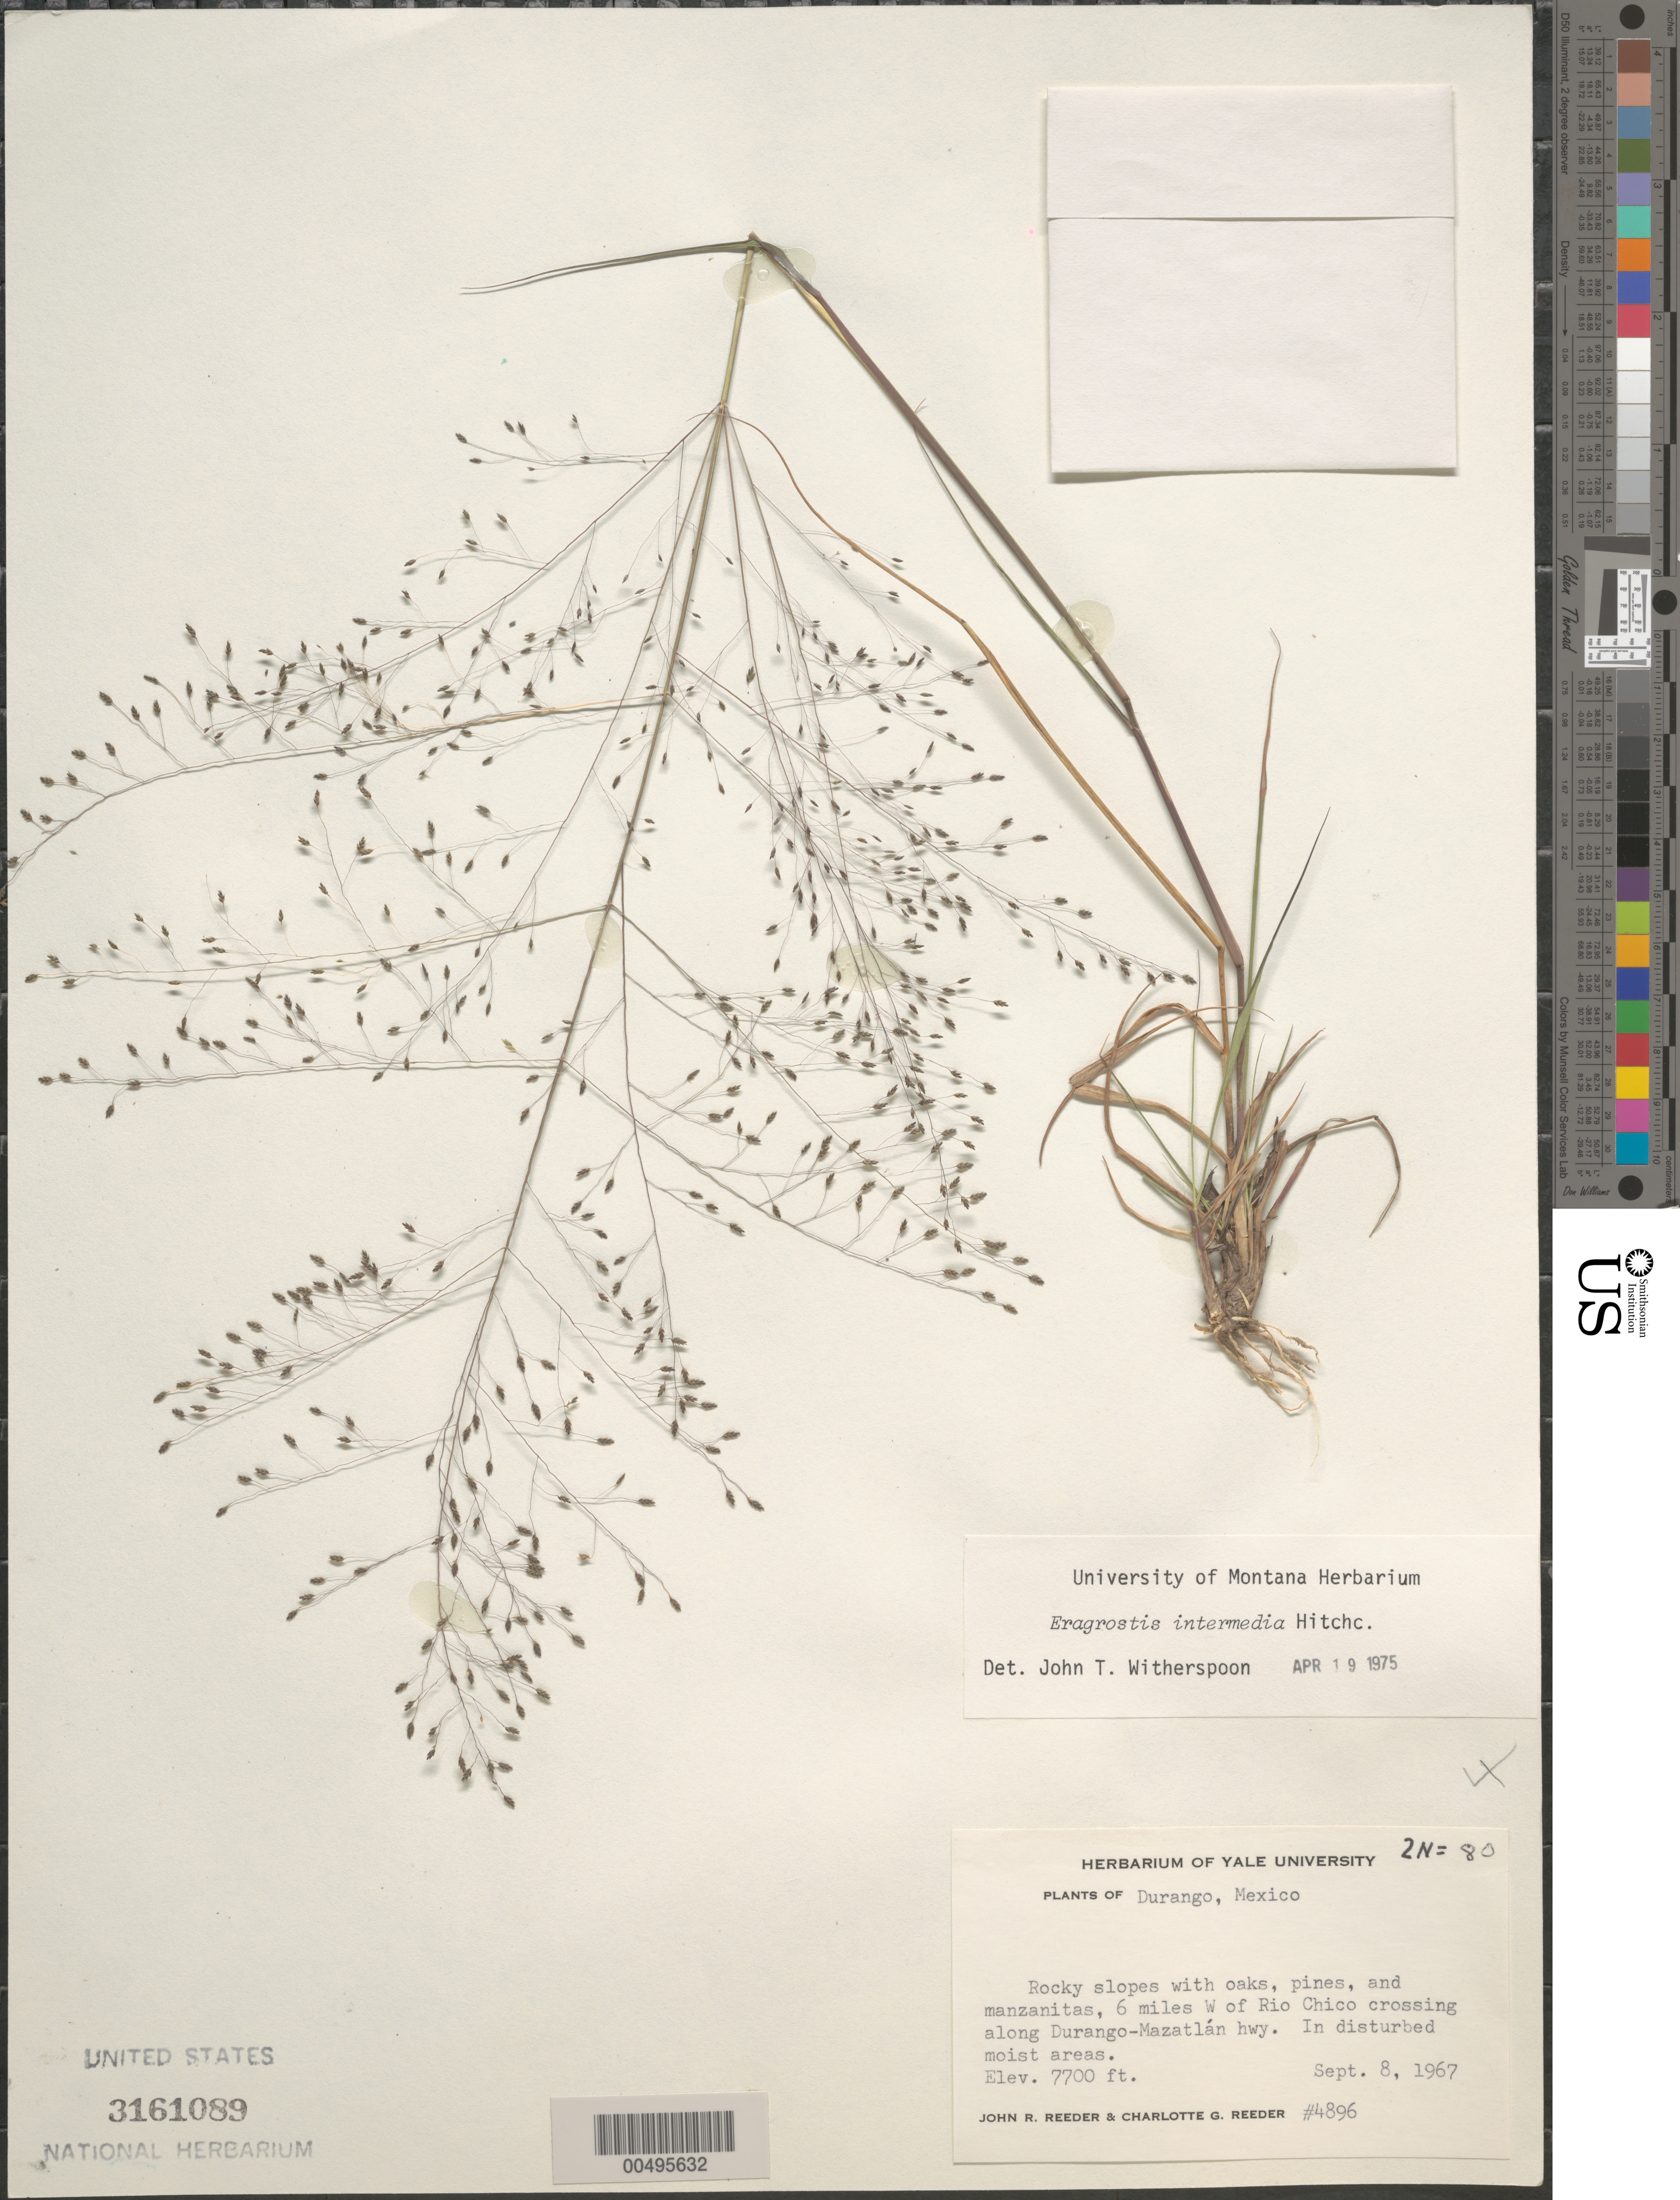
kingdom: Plantae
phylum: Tracheophyta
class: Liliopsida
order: Poales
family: Poaceae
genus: Eragrostis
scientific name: Eragrostis intermedia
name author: Hitchc.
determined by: Witherspoon, John T.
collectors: J. R. Reeder & C. G. Reeder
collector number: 4896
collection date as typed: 8 Sep 1967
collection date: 1967-09-08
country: Mexico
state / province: Durango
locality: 6 mi W of Rio Chico crossing along Durango - Mazatlán Hwy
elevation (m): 2347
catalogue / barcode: US 3161089